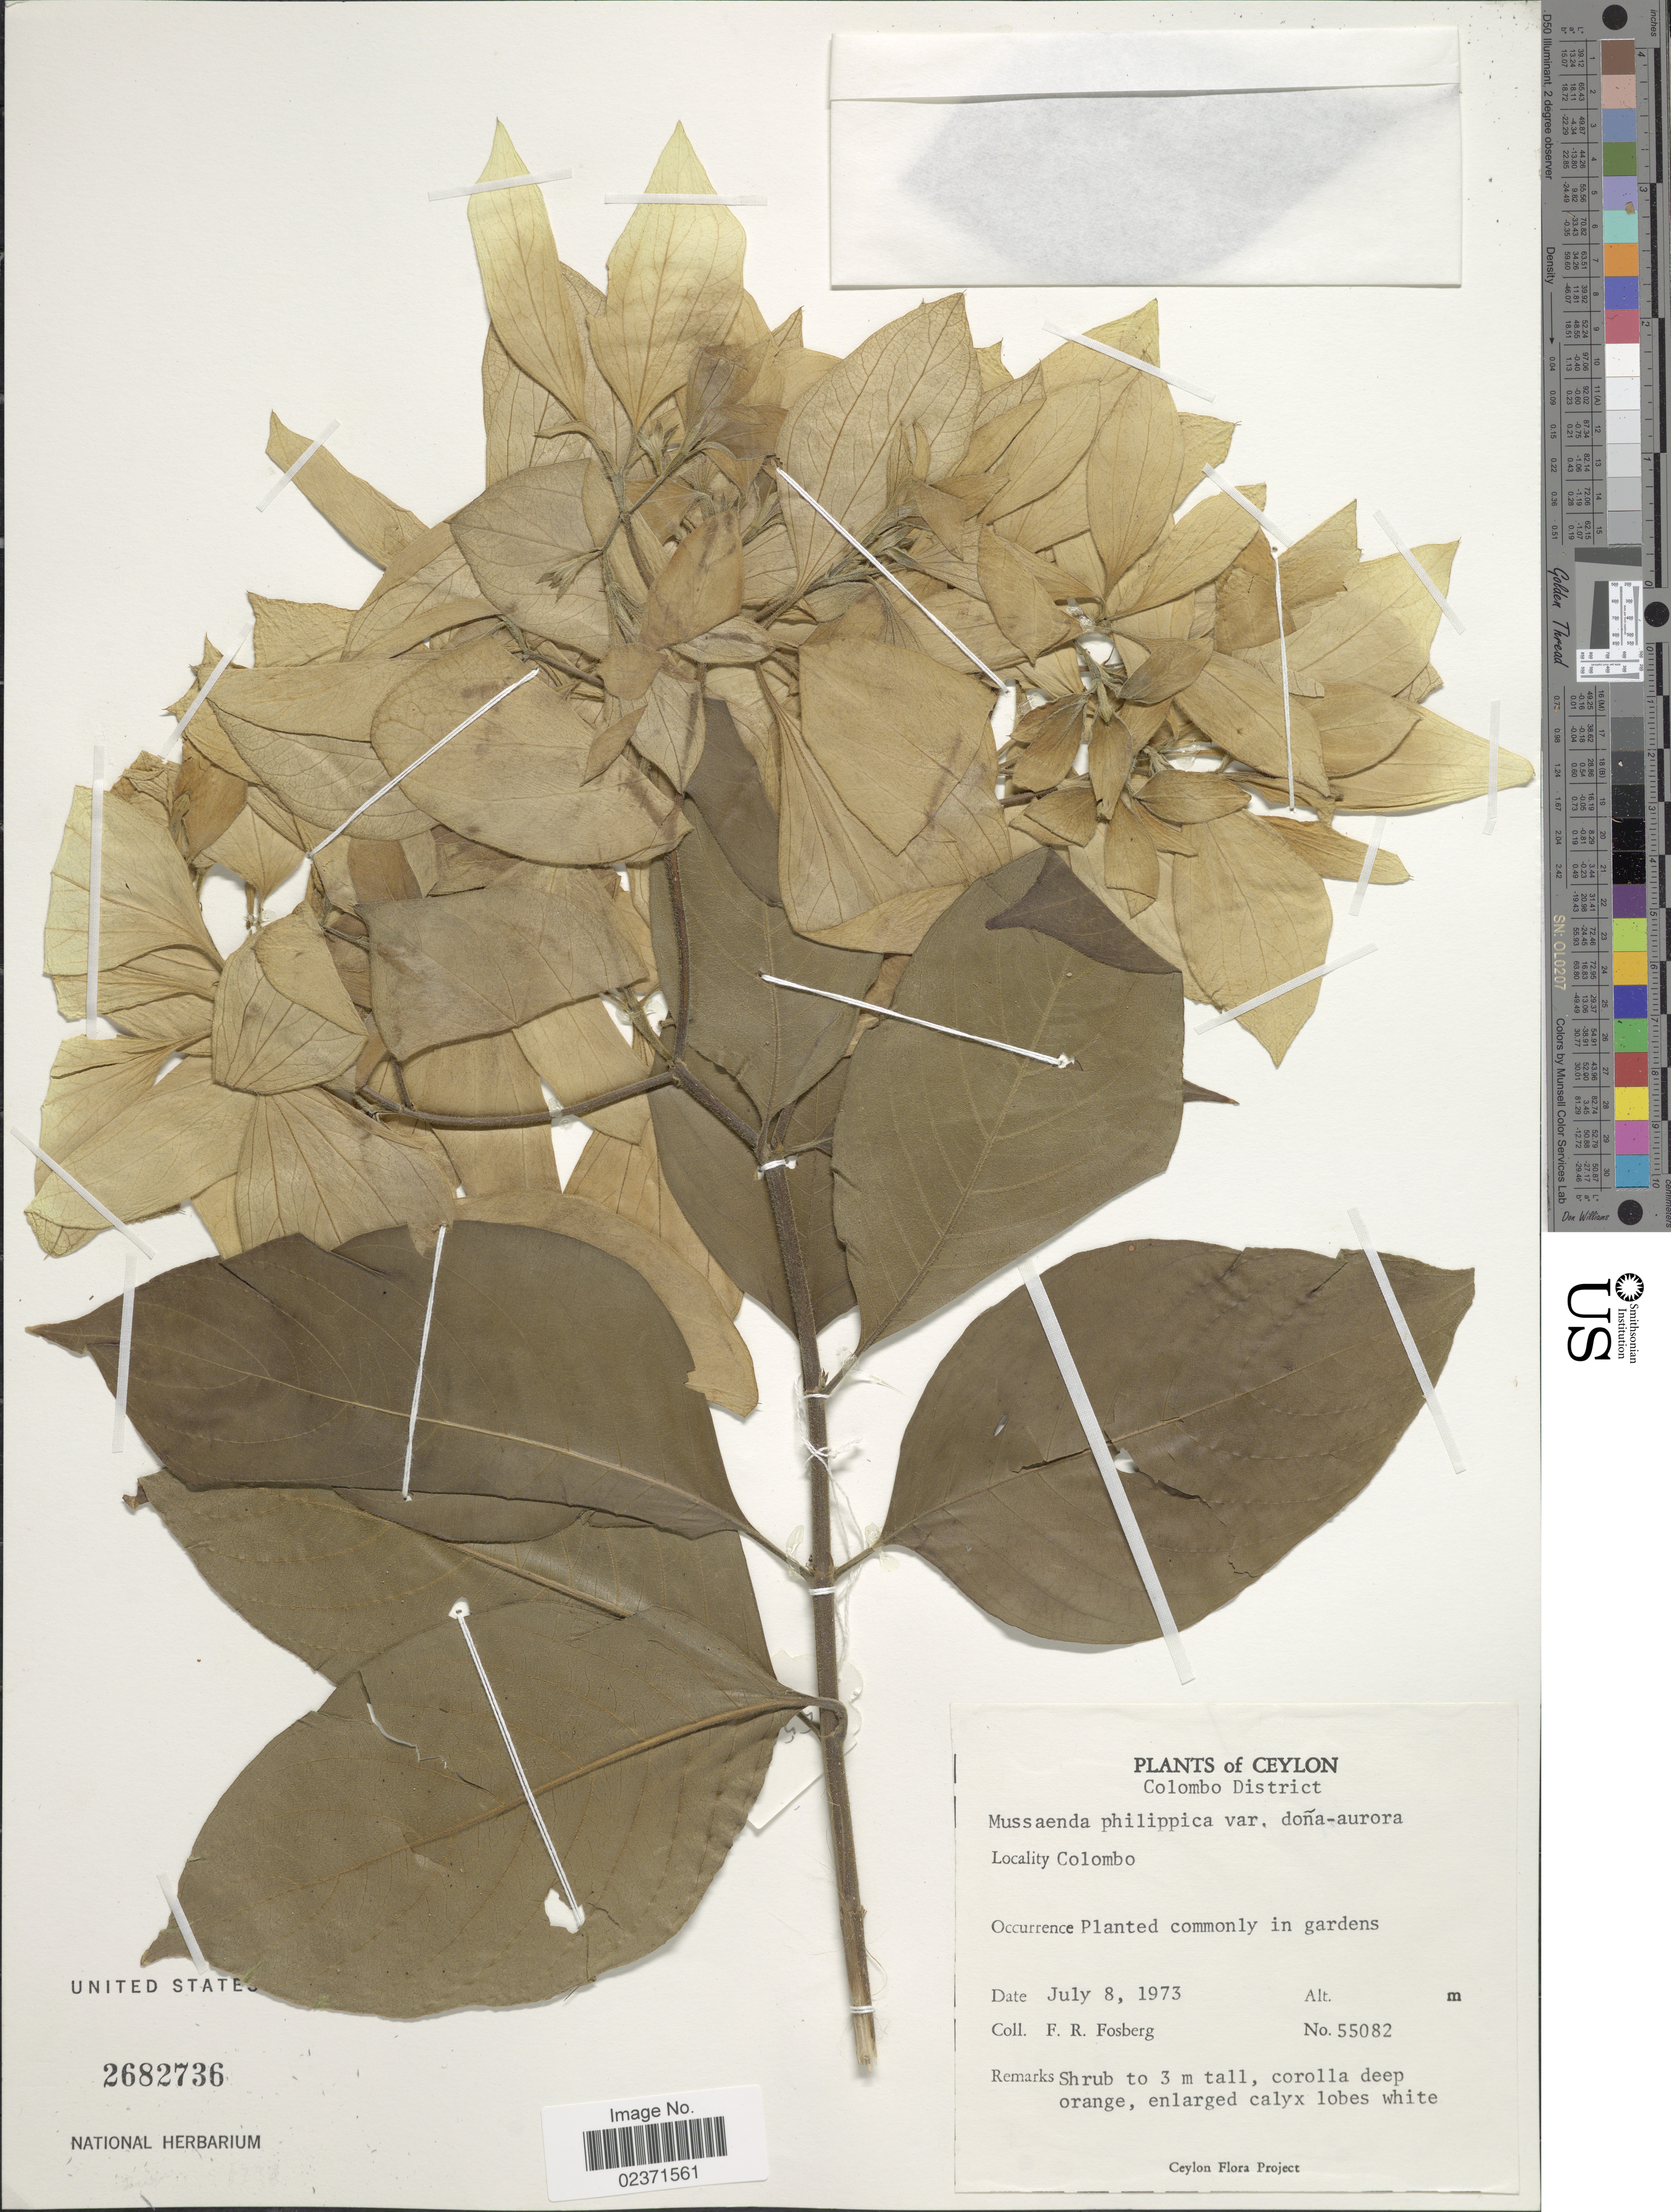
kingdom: Plantae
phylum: Tracheophyta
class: Magnoliopsida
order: Gentianales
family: Rubiaceae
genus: Mussaenda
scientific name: Mussaenda philippica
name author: A. Rich.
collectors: F. R. Fosberg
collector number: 55082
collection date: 1973-07-08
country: Sri Lanka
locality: Ceylon. Colombo District. Colombo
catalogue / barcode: US 2682736